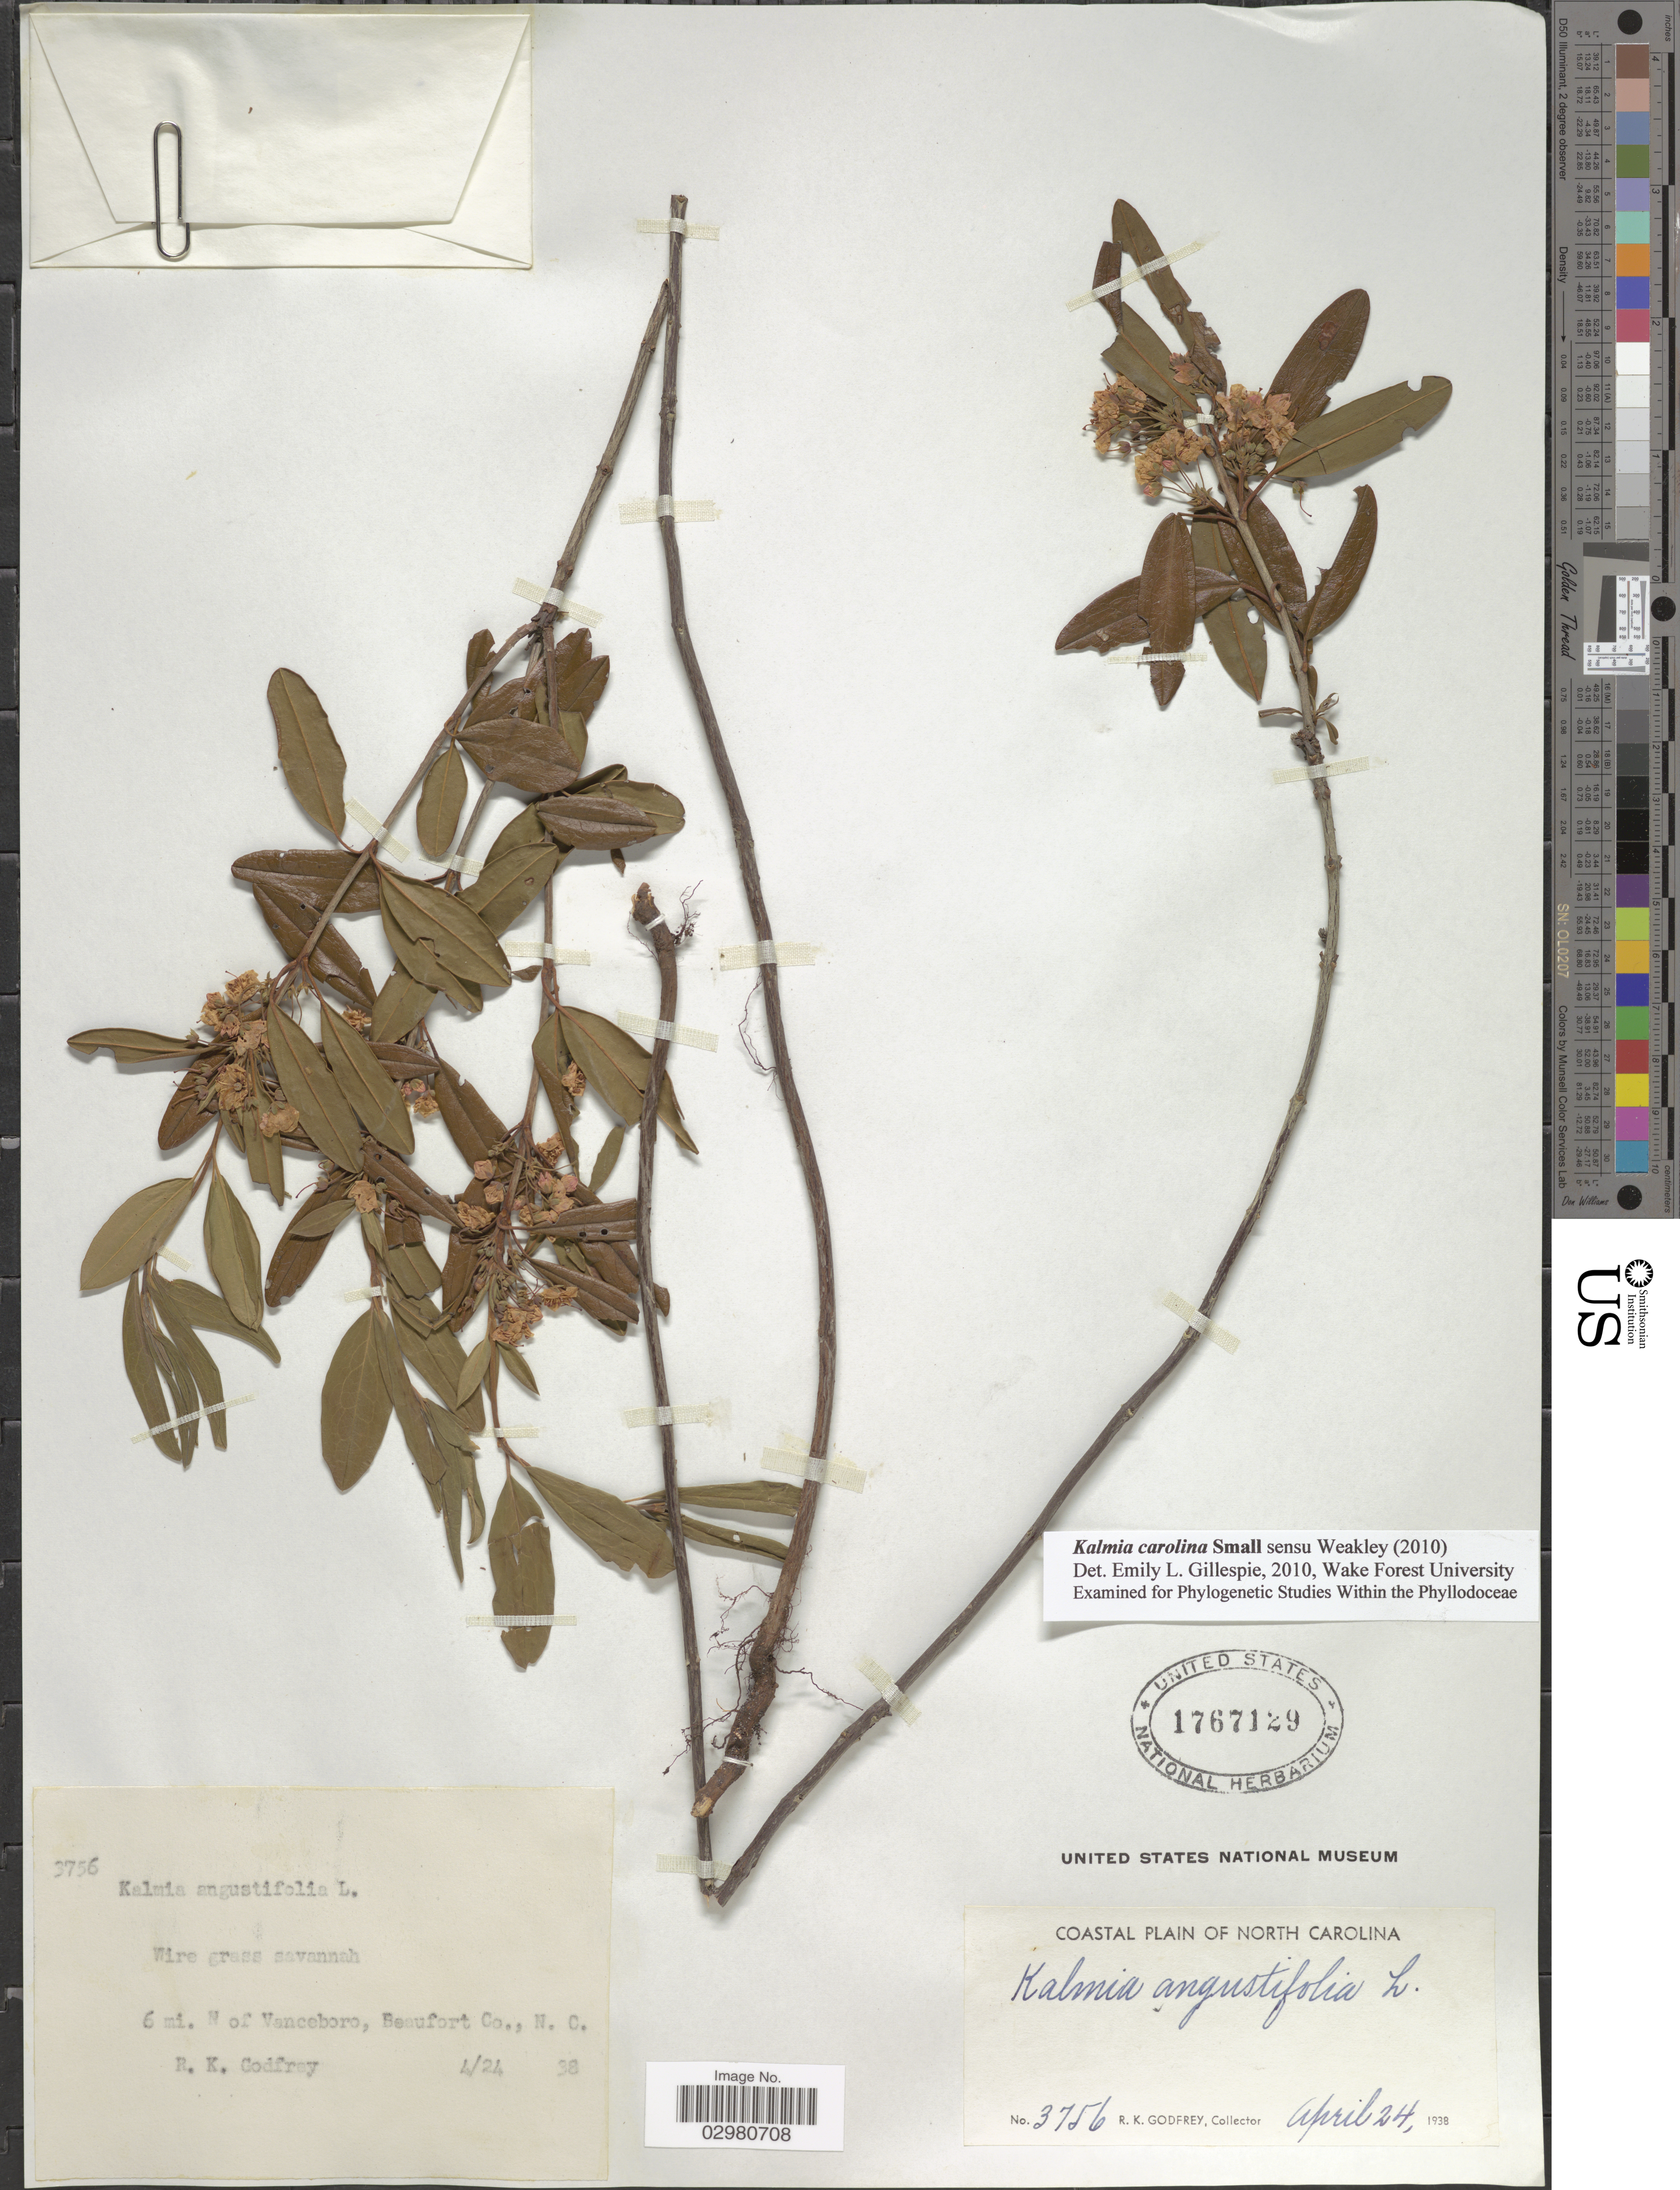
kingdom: Plantae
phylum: Tracheophyta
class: Magnoliopsida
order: Ericales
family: Ericaceae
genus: Kalmia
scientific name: Kalmia carolina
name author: Small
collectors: R. K. Godfrey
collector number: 3756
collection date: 1938-04-24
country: United States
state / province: North Carolina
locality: Coastal plain of North Carolina. 6 mi. N of Vanceboro, Beaufort Co.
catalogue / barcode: US 1767129